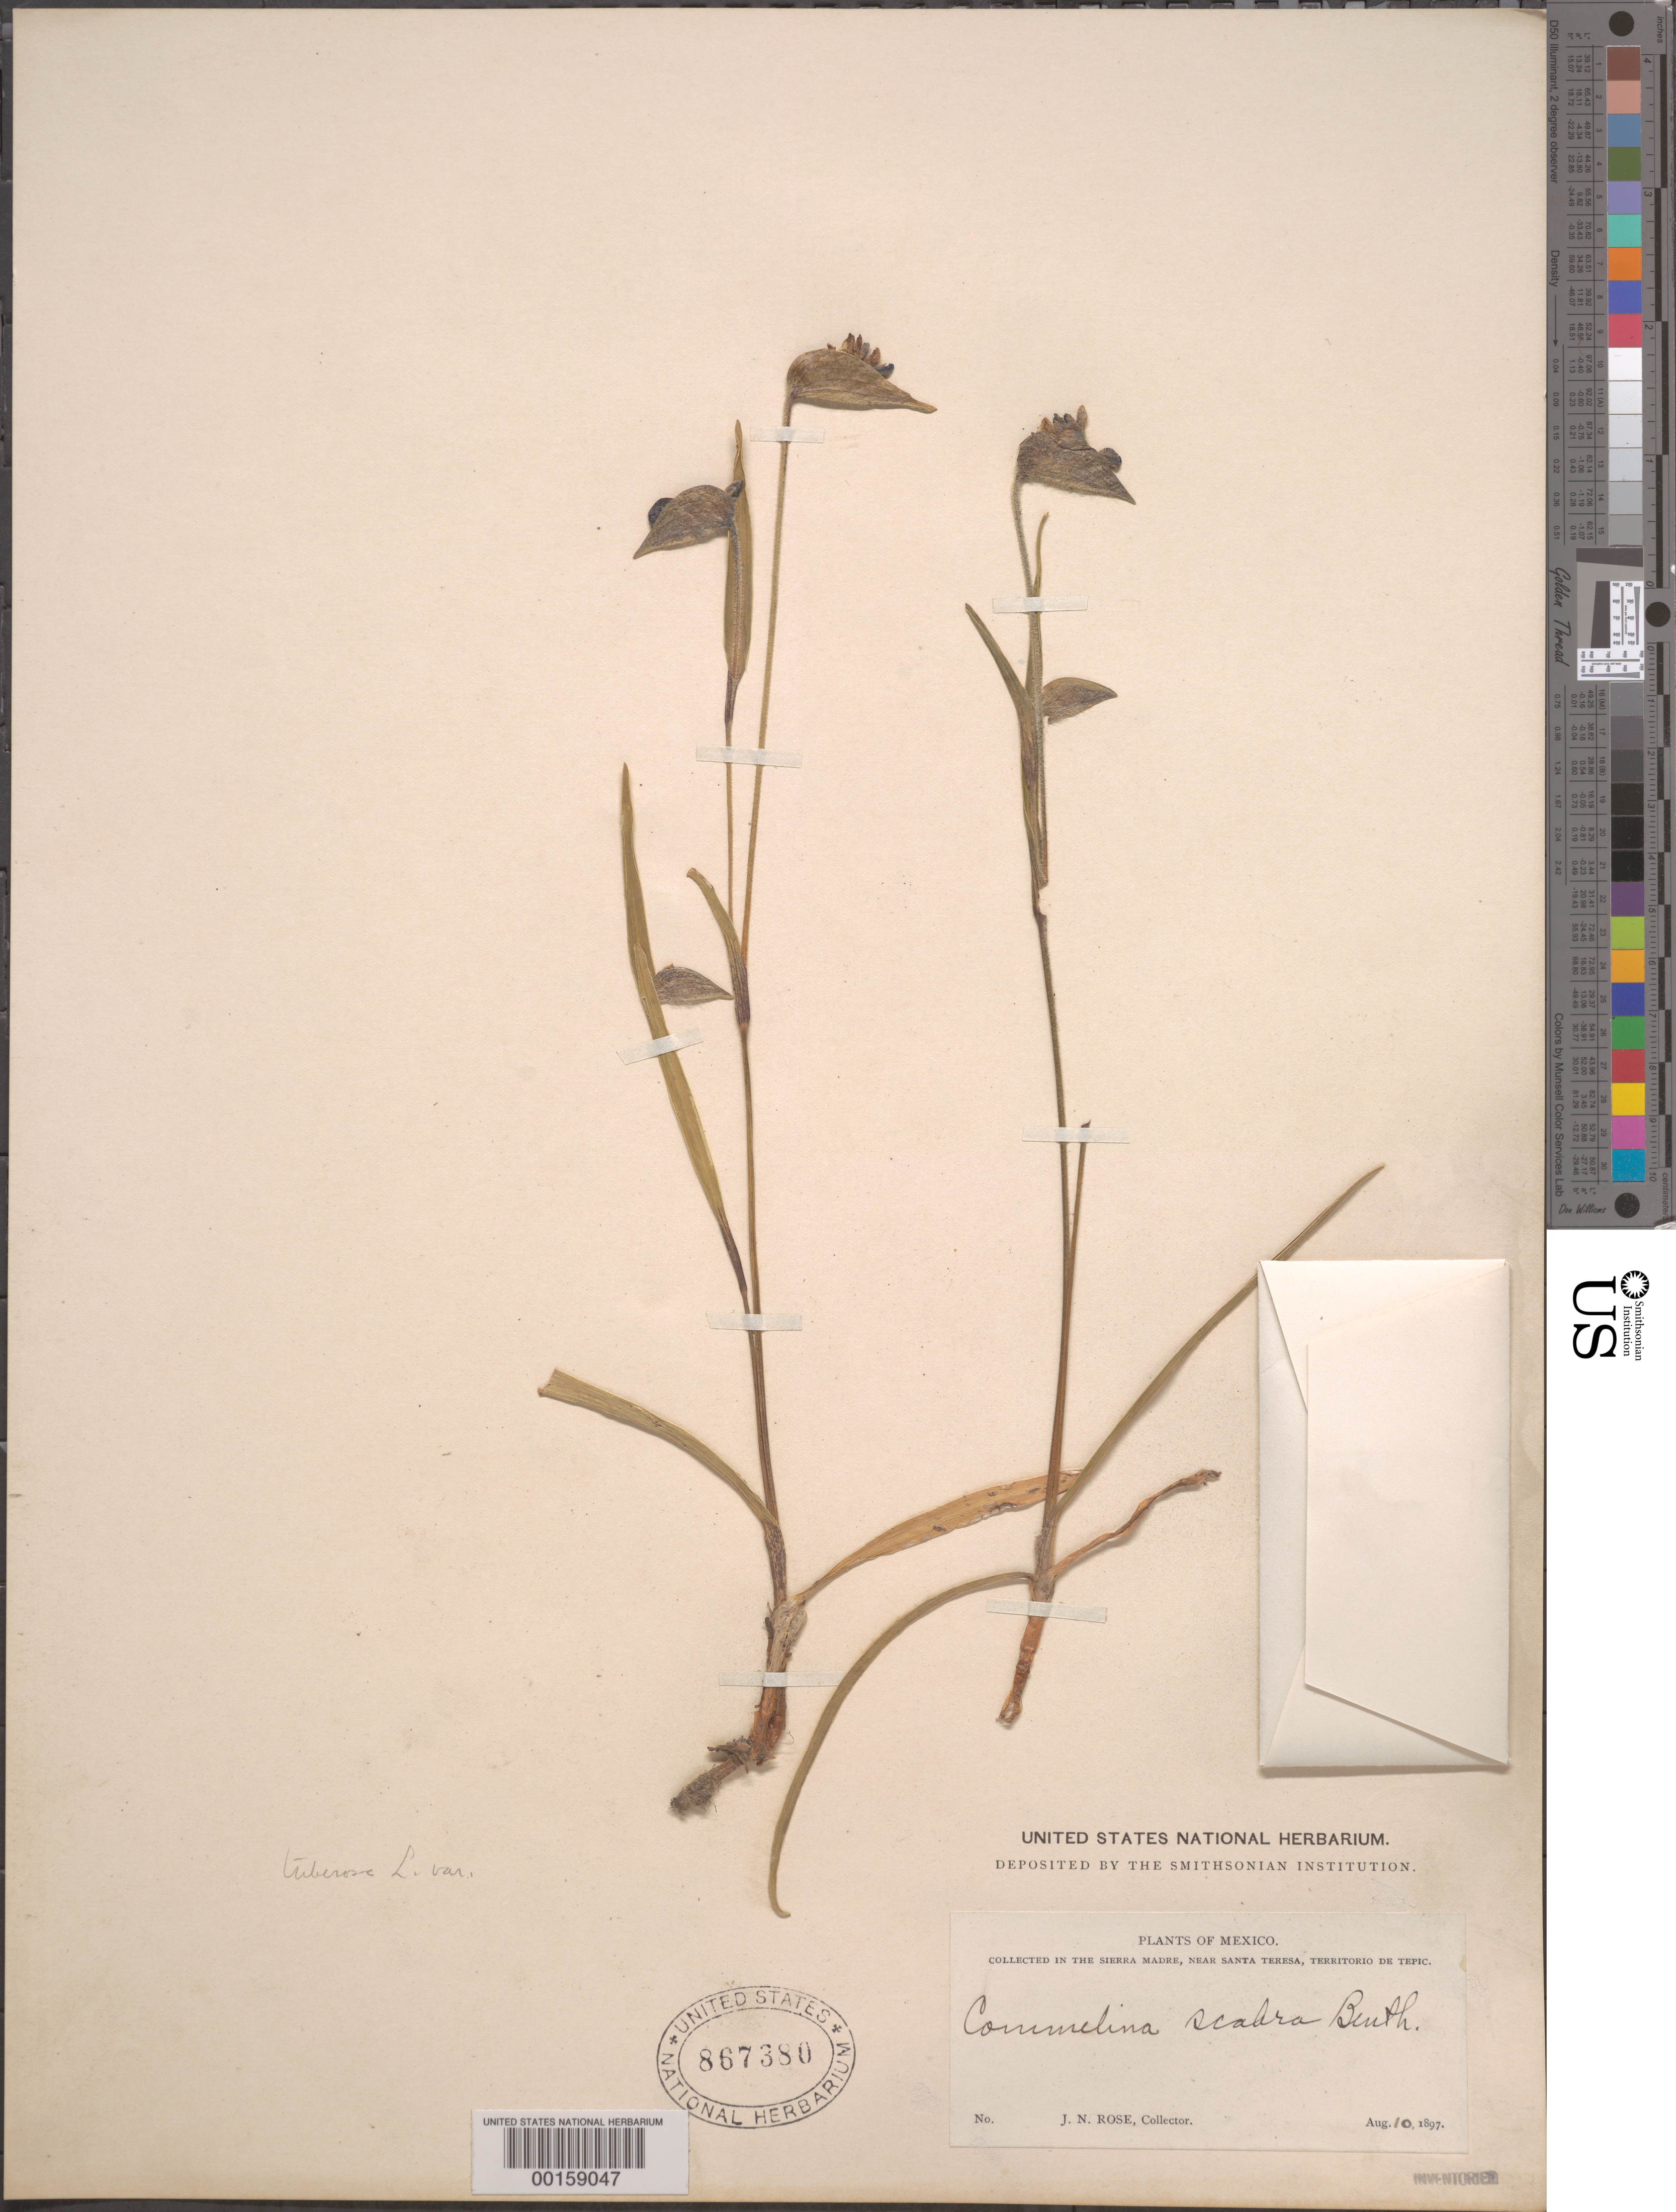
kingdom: Plantae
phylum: Tracheophyta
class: Liliopsida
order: Commelinales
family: Commelinaceae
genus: Commelina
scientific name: Commelina tuberosa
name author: L.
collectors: J. N. Rose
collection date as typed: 10 Aug 1897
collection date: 1897-08-10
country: Mexico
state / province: Nayarit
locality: Tepic; near santa teresa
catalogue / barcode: US 867380